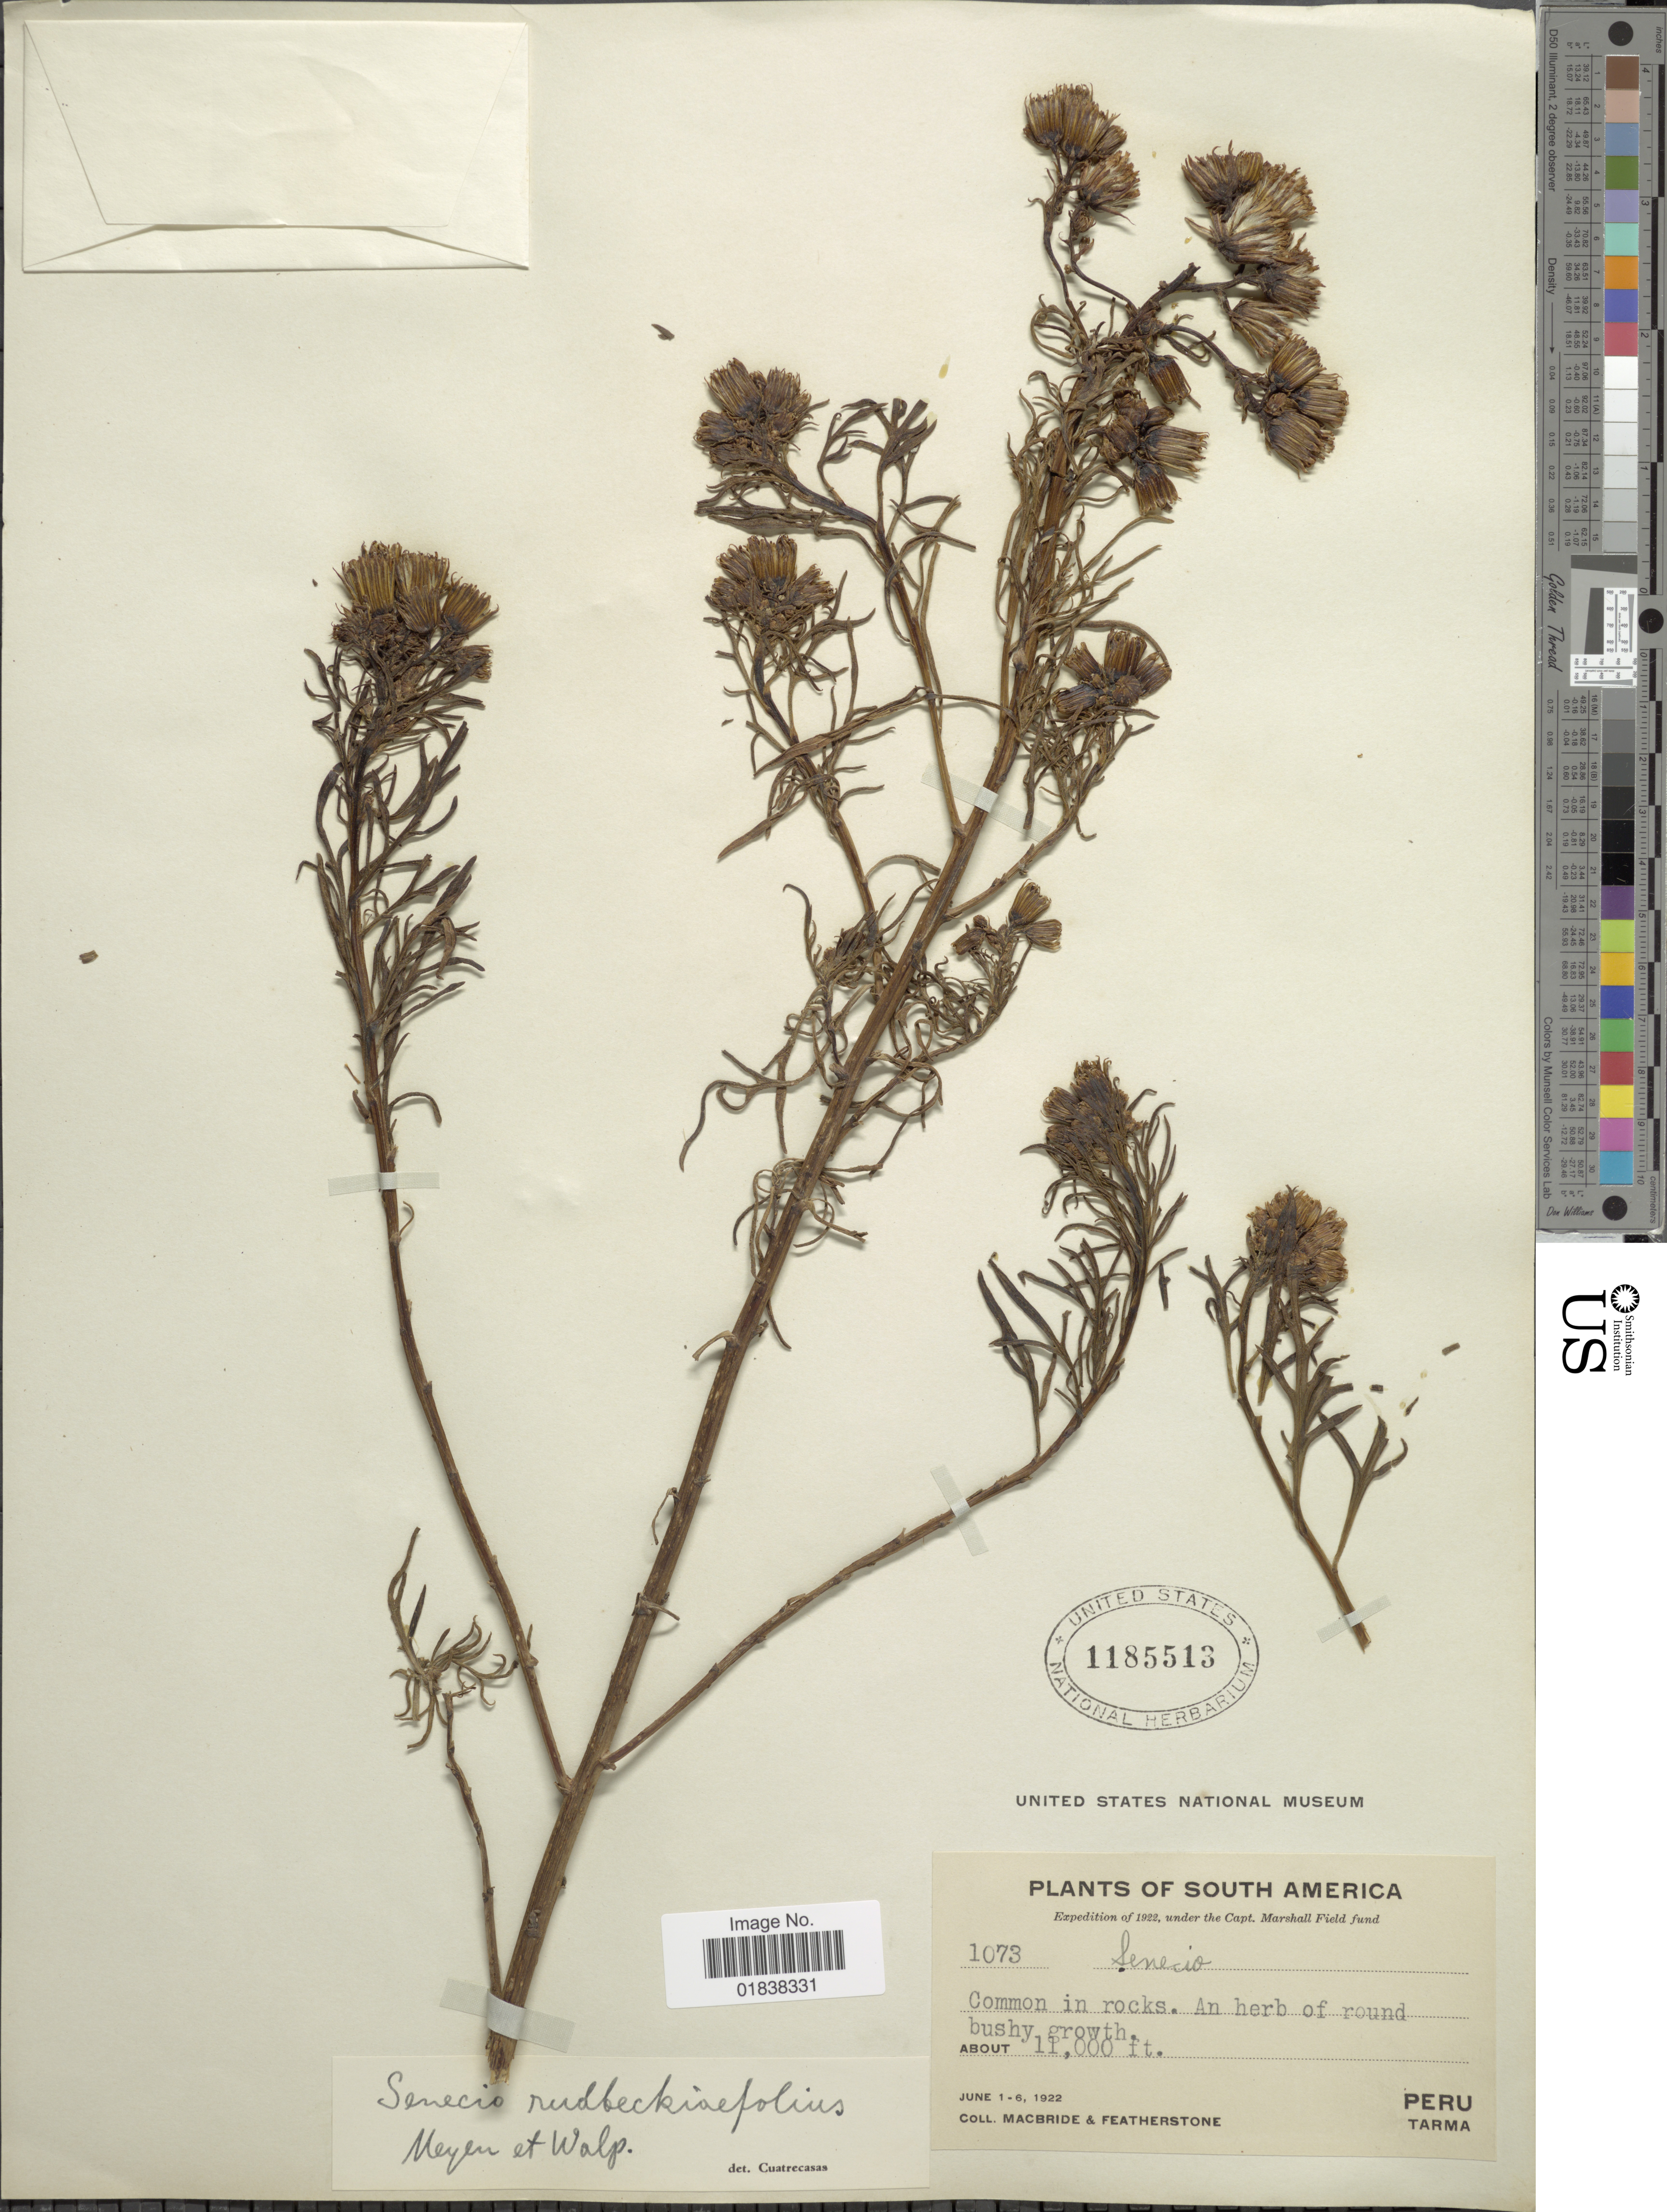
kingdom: Plantae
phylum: Tracheophyta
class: Magnoliopsida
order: Asterales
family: Asteraceae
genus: Senecio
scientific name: Senecio rudbeckiifolius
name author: Meyen & Walp.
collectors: J. F. Macbride & -. Featherstone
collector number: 1073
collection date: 1922-06-01/1922-06-06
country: Peru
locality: South America, Tarma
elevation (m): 3353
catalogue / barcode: US 1185513